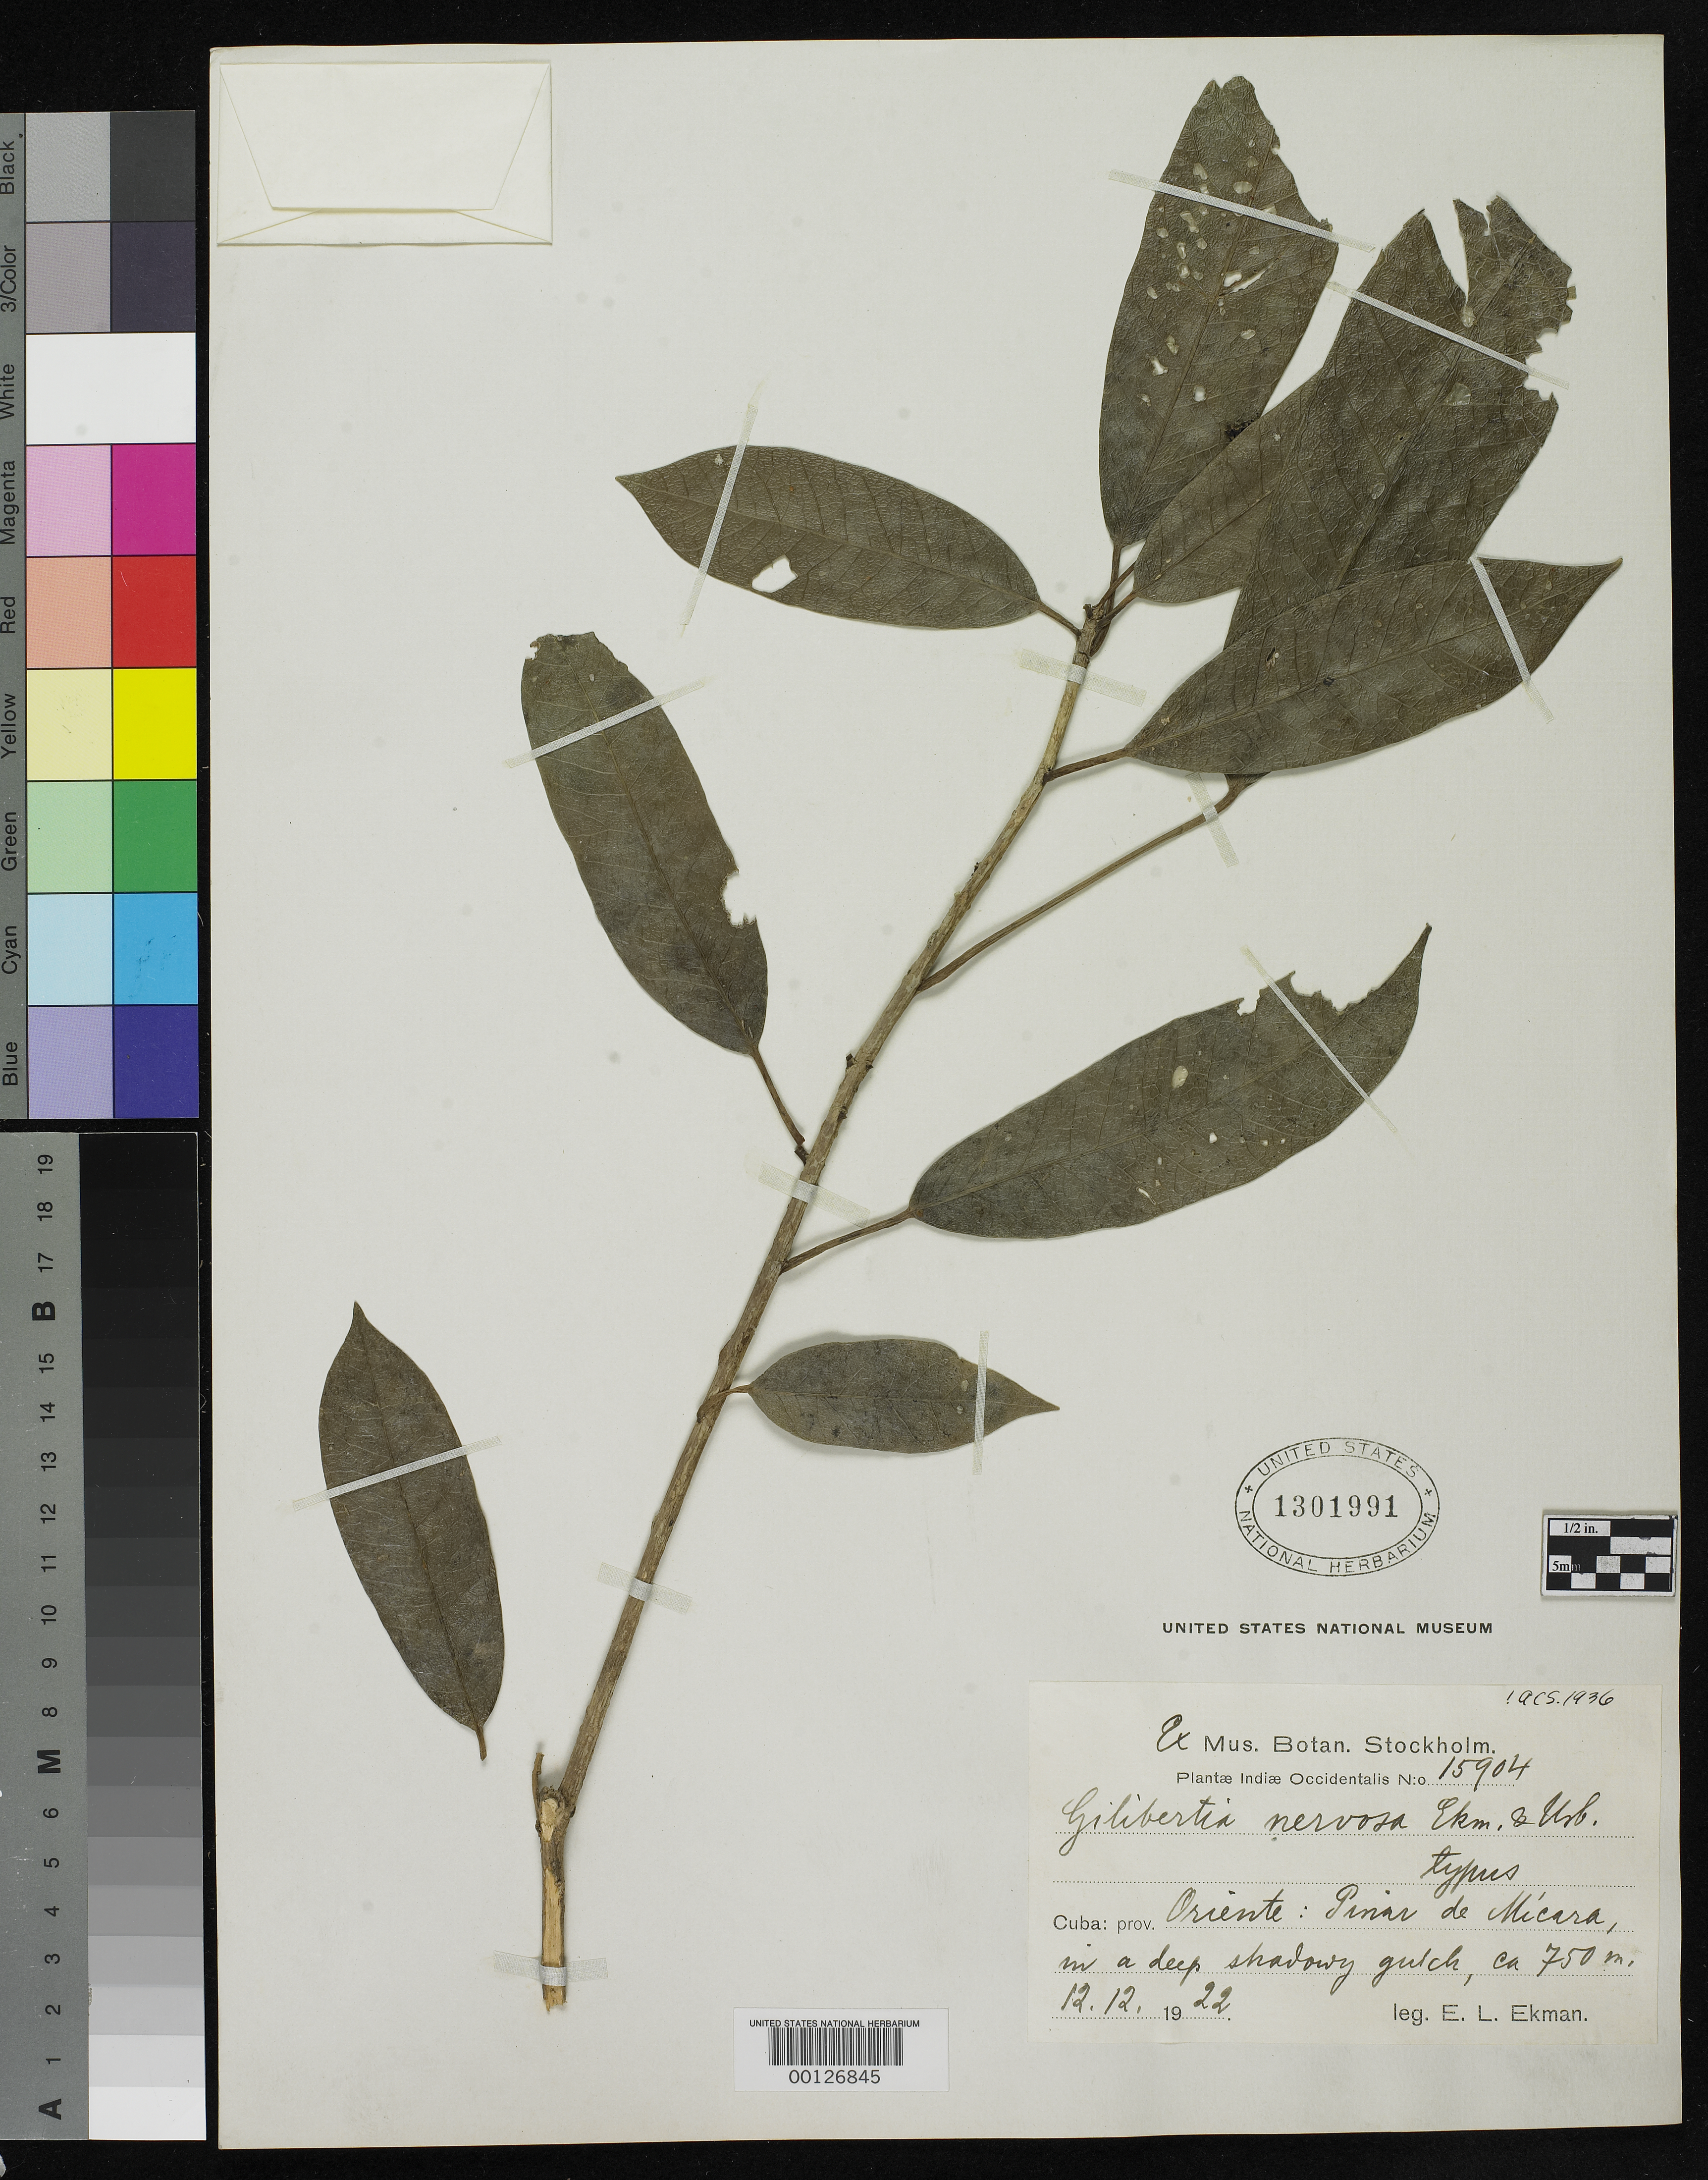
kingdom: Plantae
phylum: Tracheophyta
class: Magnoliopsida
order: Apiales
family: Araliaceae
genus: Gilibertia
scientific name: Gilibertia nervosa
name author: Urb. & Ekman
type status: Isotype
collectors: E. L. Ekman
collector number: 15904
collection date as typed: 12 Dec 1922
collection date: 1922-12-12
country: Cuba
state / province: Oriente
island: Greater Antilles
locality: Pinar de Micara.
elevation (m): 750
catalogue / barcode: US 1301991